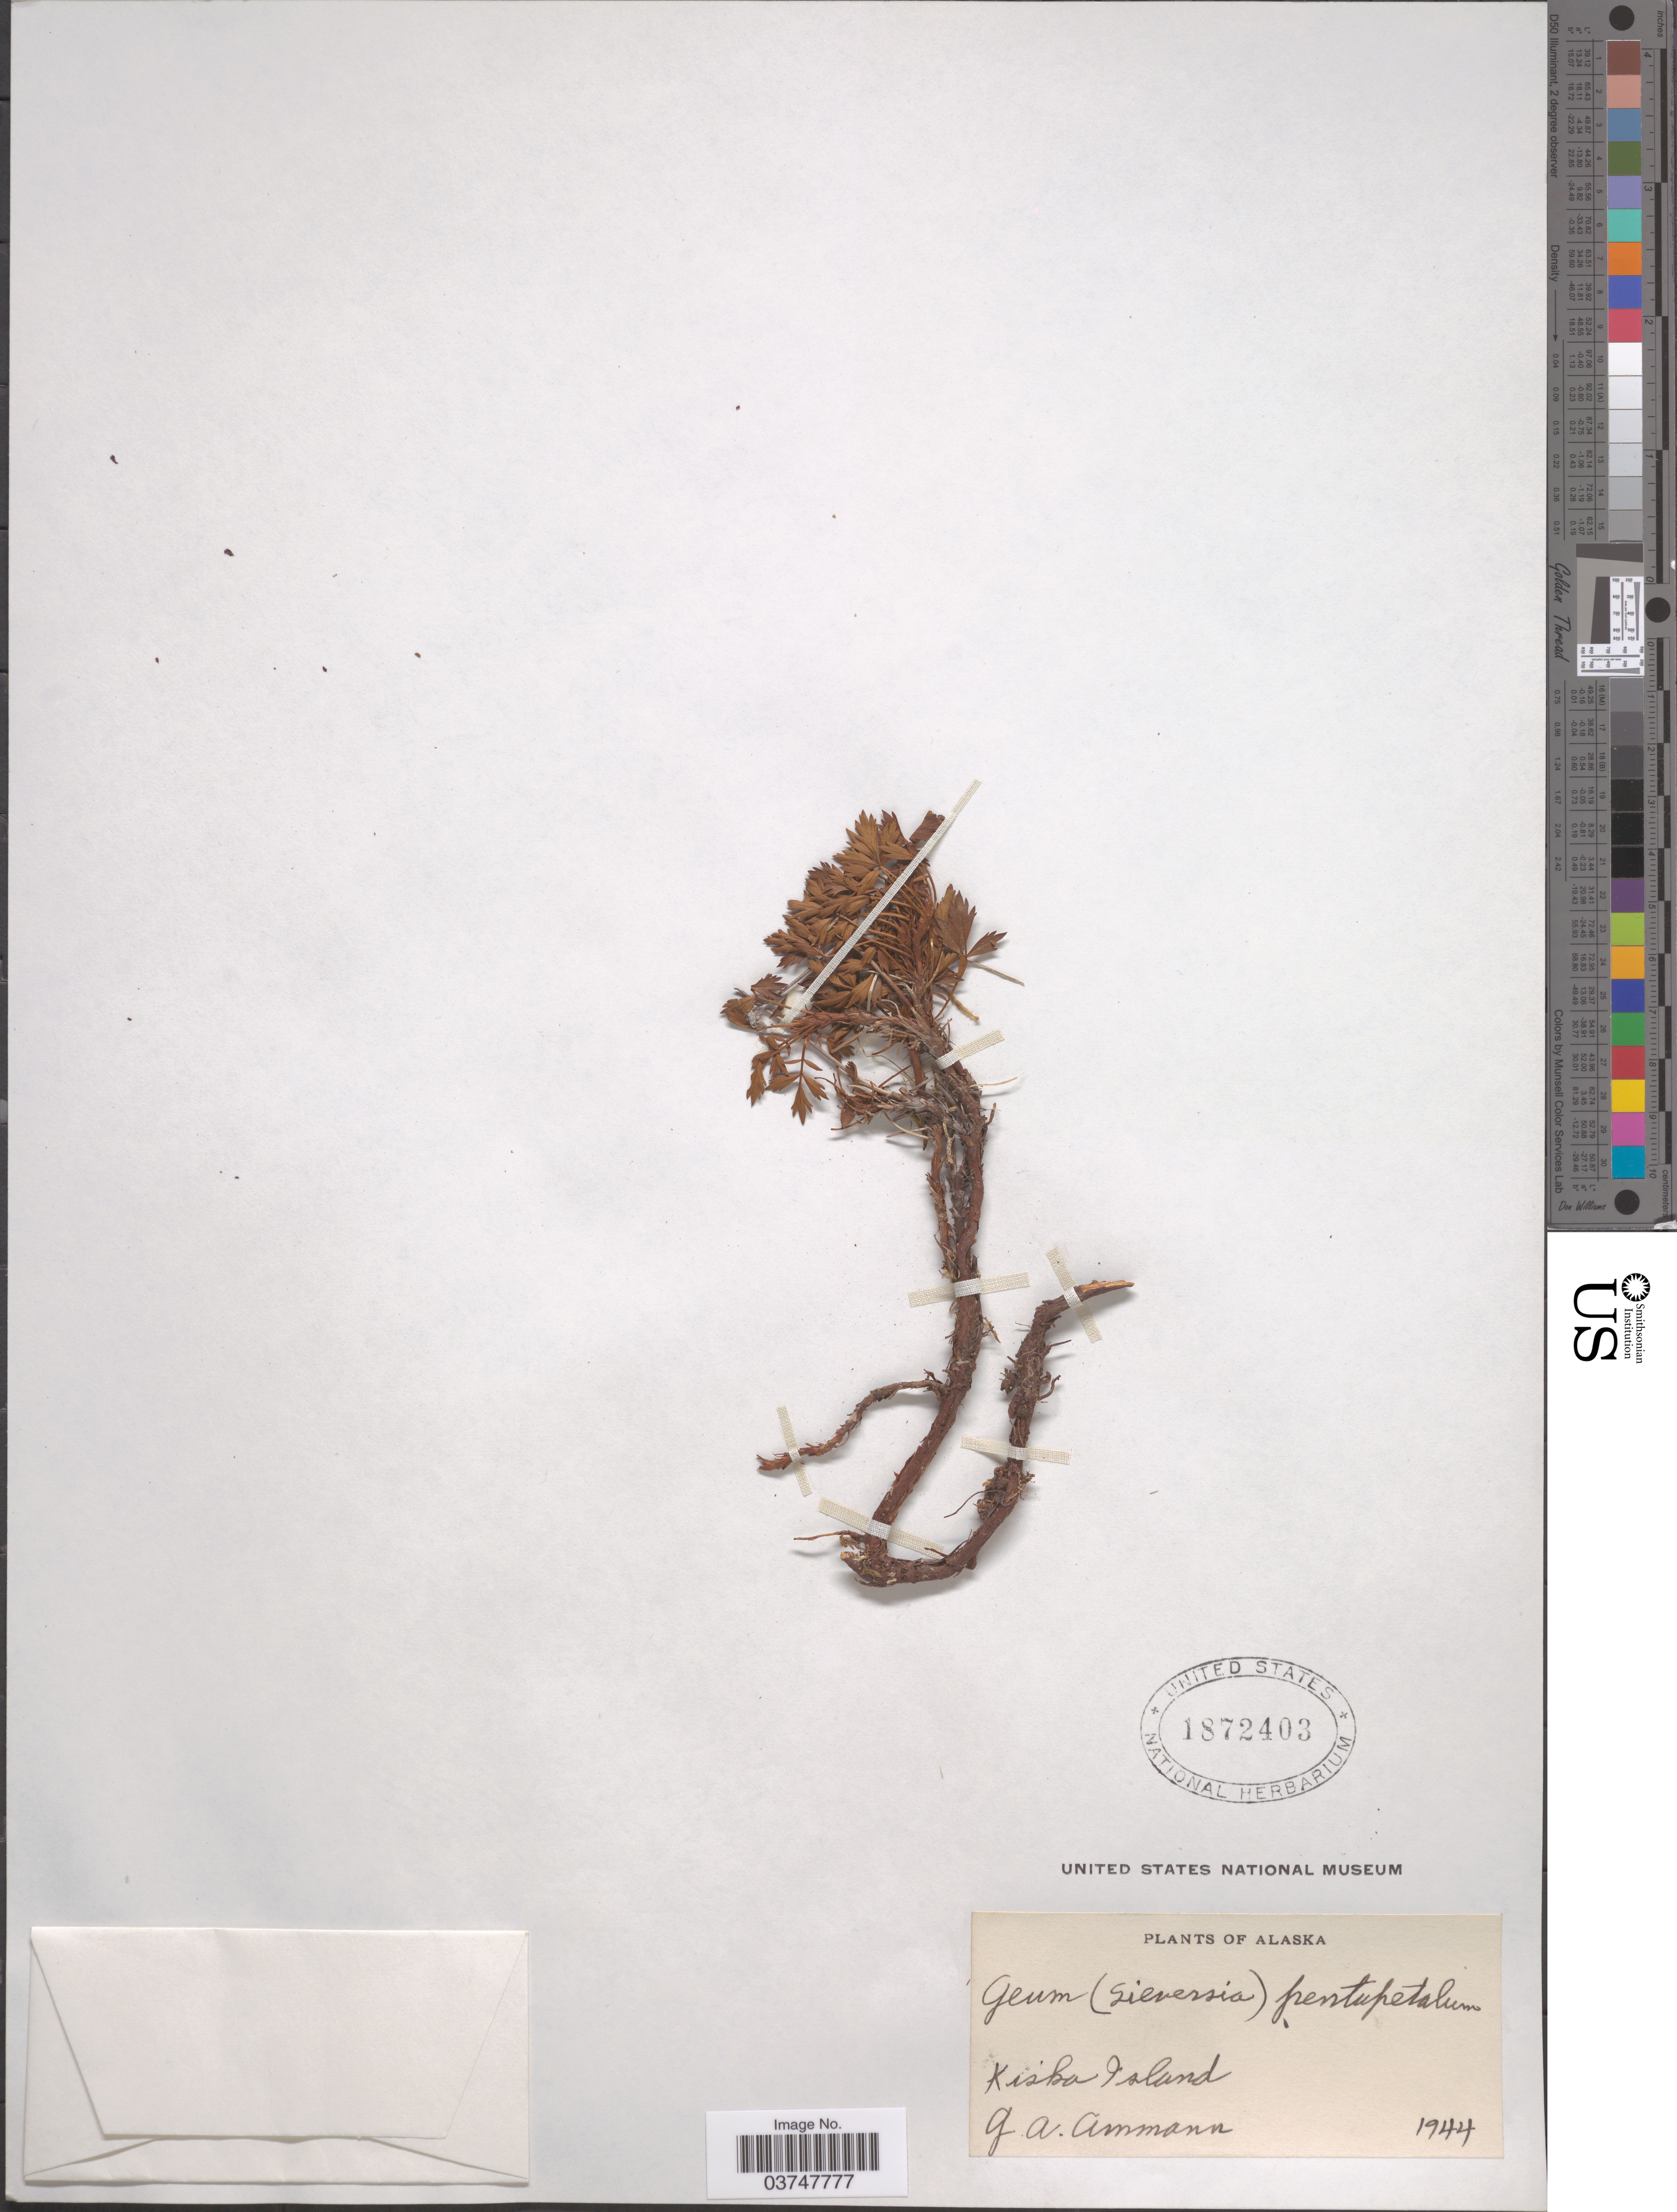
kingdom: Plantae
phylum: Tracheophyta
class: Magnoliopsida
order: Rosales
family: Rosaceae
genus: Geum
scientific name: Geum pentapetalum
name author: (L.) Makino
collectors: G. Ammann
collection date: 1944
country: United States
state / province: Alaska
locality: Kiska Island.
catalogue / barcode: US 1872403